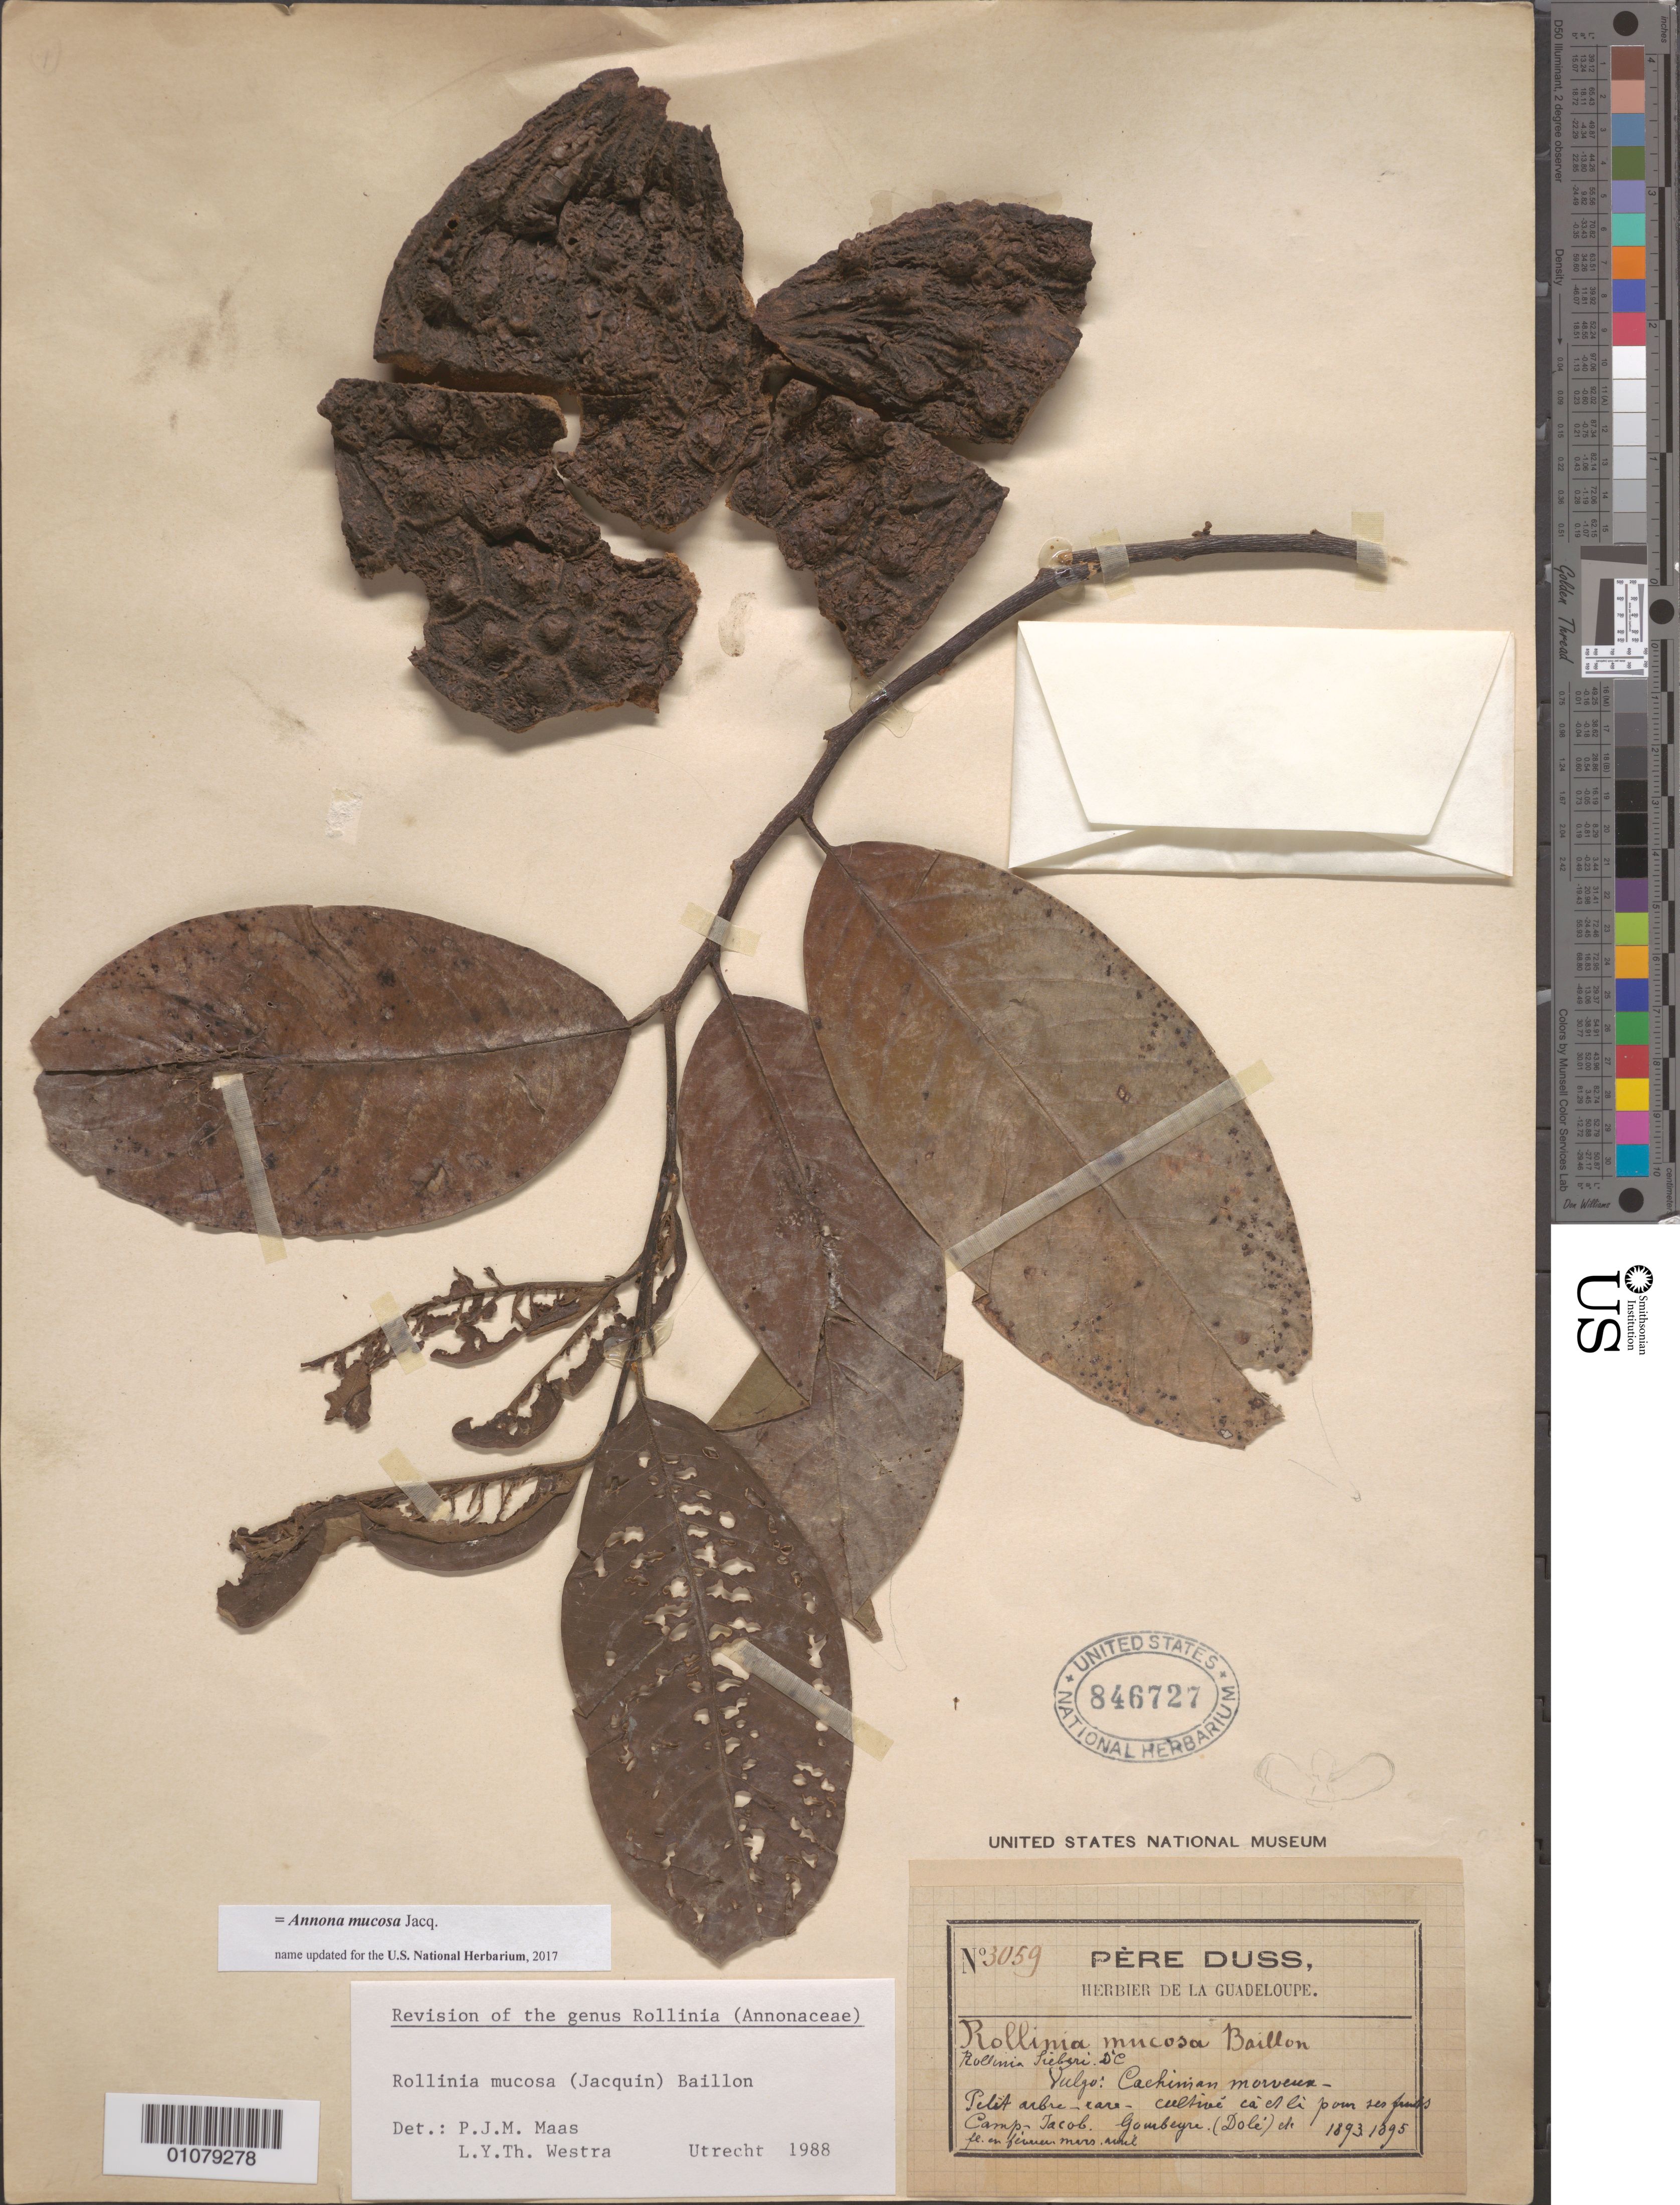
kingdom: Plantae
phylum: Tracheophyta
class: Magnoliopsida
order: Magnoliales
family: Annonaceae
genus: Annona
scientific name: Annona mucosa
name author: Jacq.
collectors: Père Duss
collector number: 3059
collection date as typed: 1893 or -- --- 1895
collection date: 1893 or 1895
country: Guadeloupe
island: Basse Terre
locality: Camp Jacob (hard to read) Gourbeyre (Dole)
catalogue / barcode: US 846727